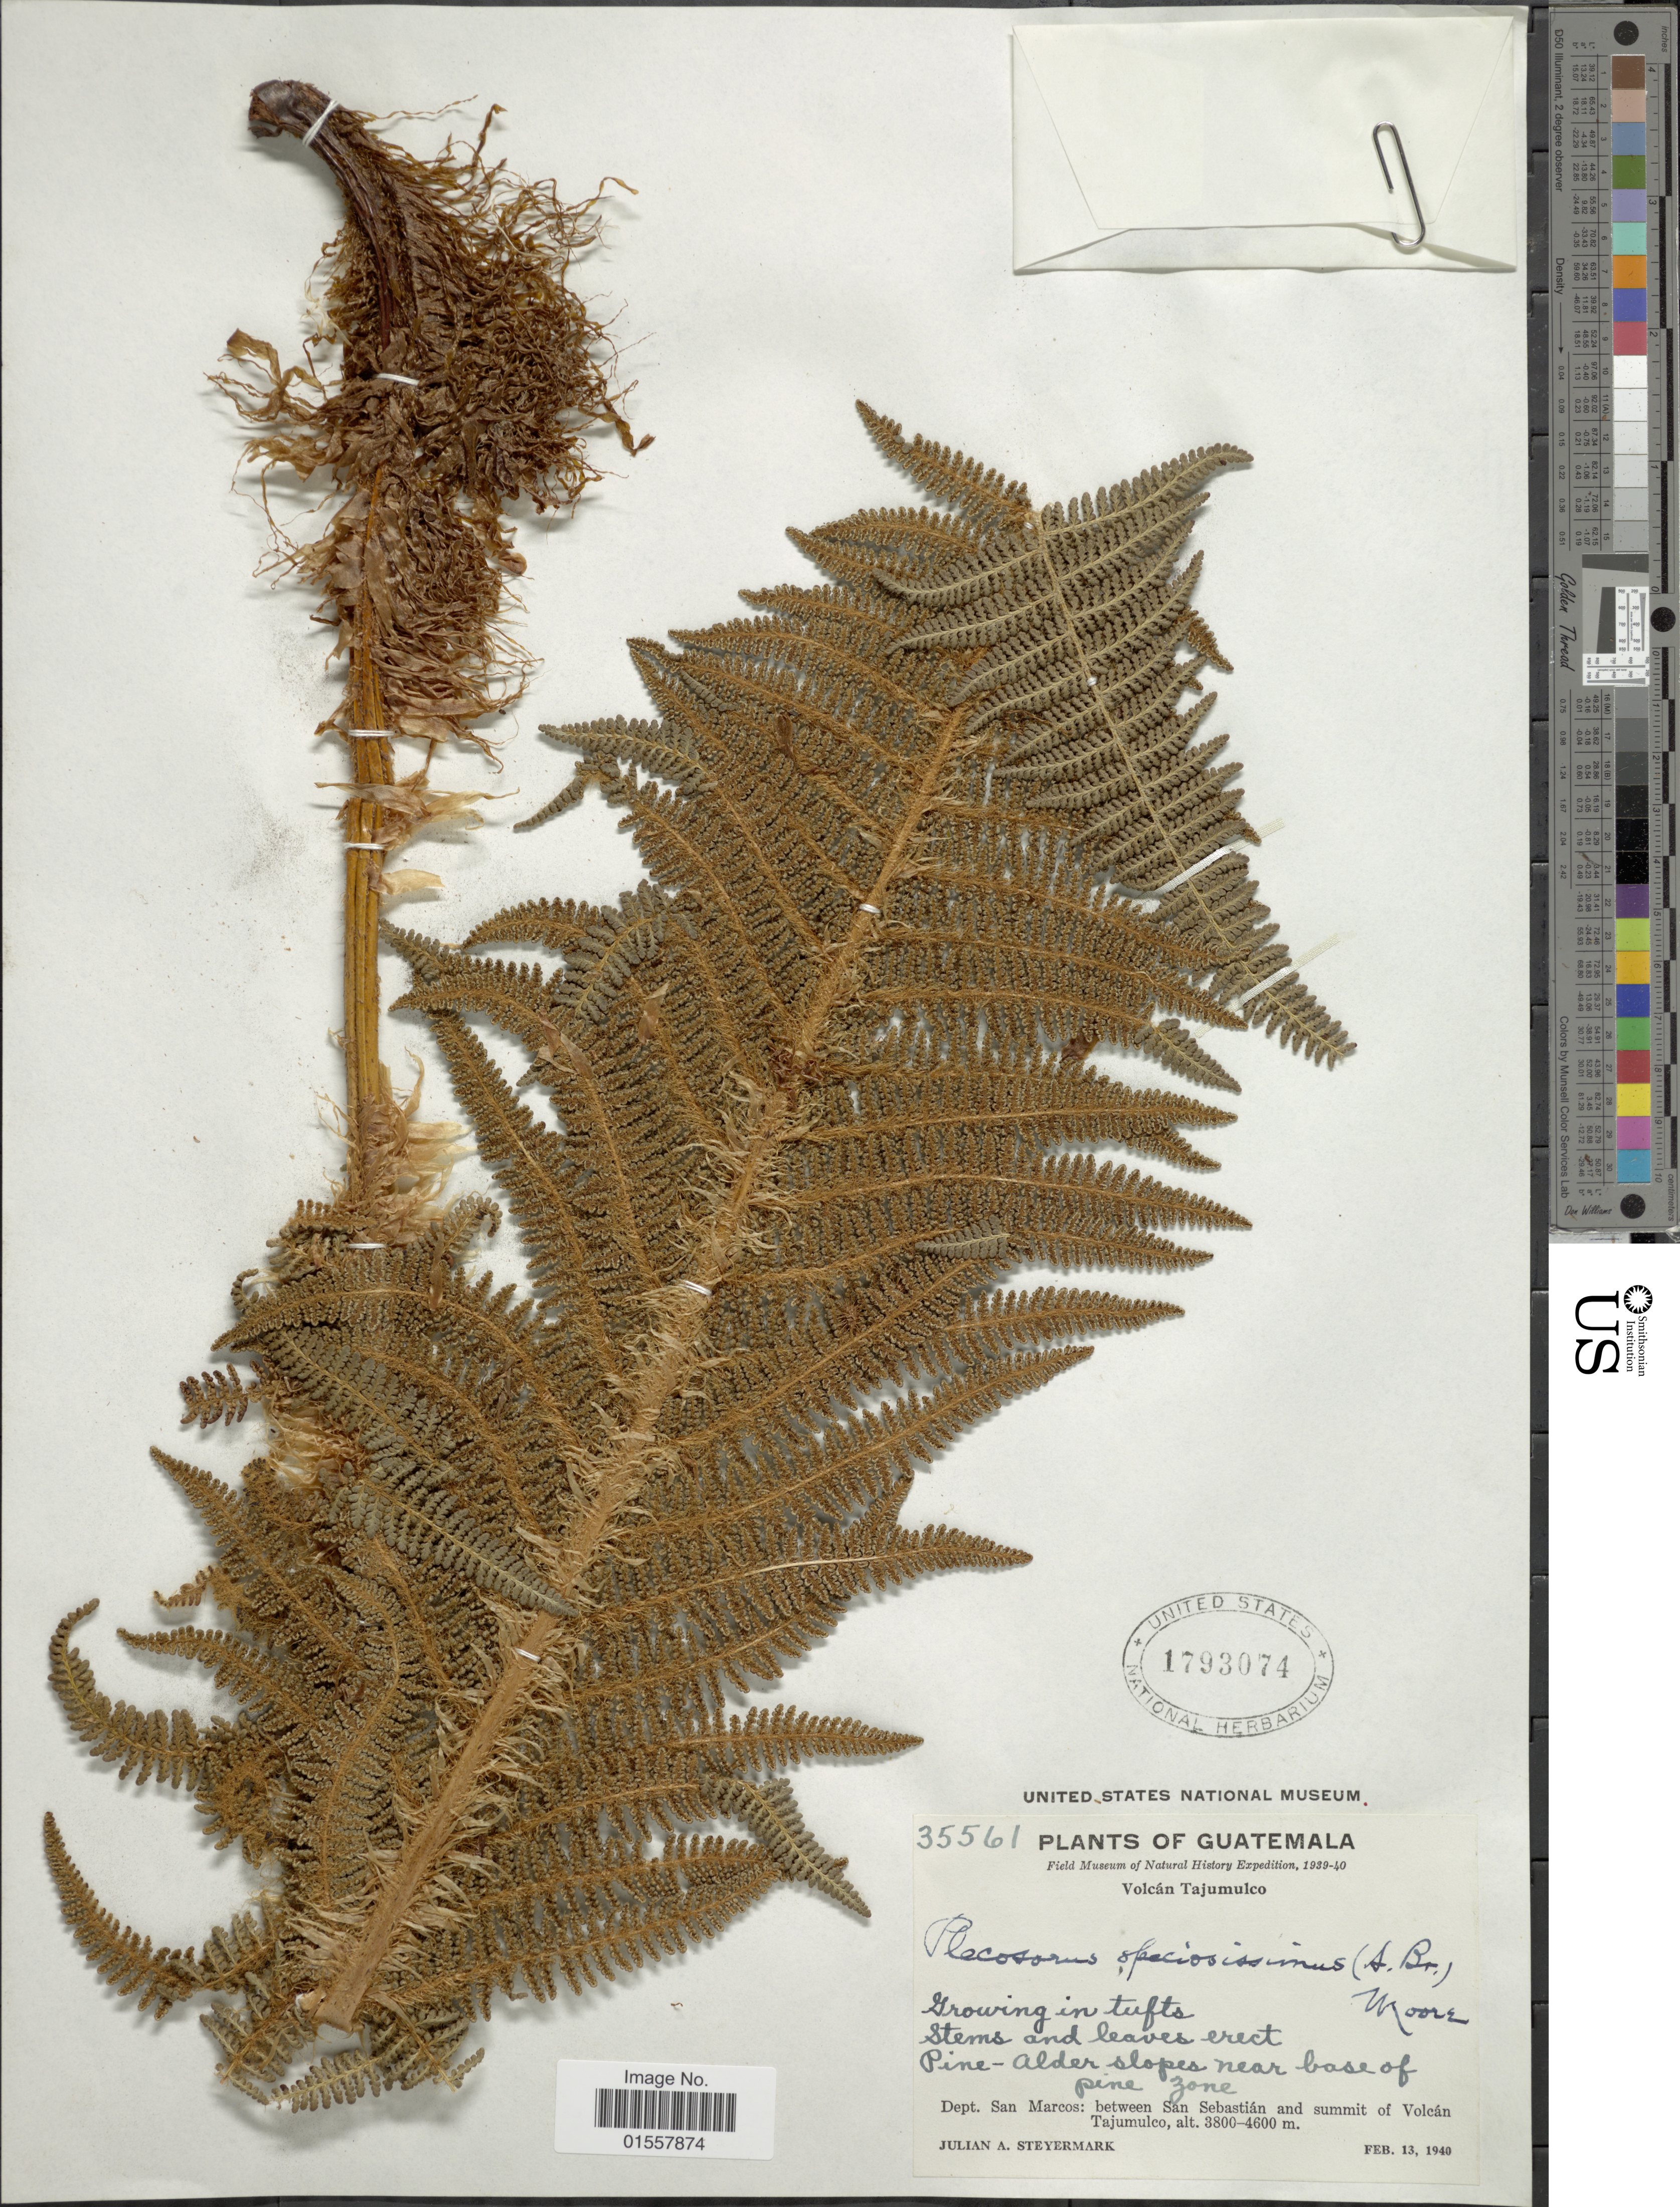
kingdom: Plantae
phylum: Tracheophyta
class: Polypodiopsida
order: Polypodiales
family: Dryopteridaceae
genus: Polystichum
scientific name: Polystichum speciosissimum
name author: (A. Braun ex Kunze) Copel.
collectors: J. Steyermark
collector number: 35561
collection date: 1940-02-13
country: Guatemala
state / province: San Marcos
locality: Volcan Tajumulco, Dept. San Marcos: between San Sebastian and summit of Volcan Tajumulco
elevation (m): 3800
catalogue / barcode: US 1793074